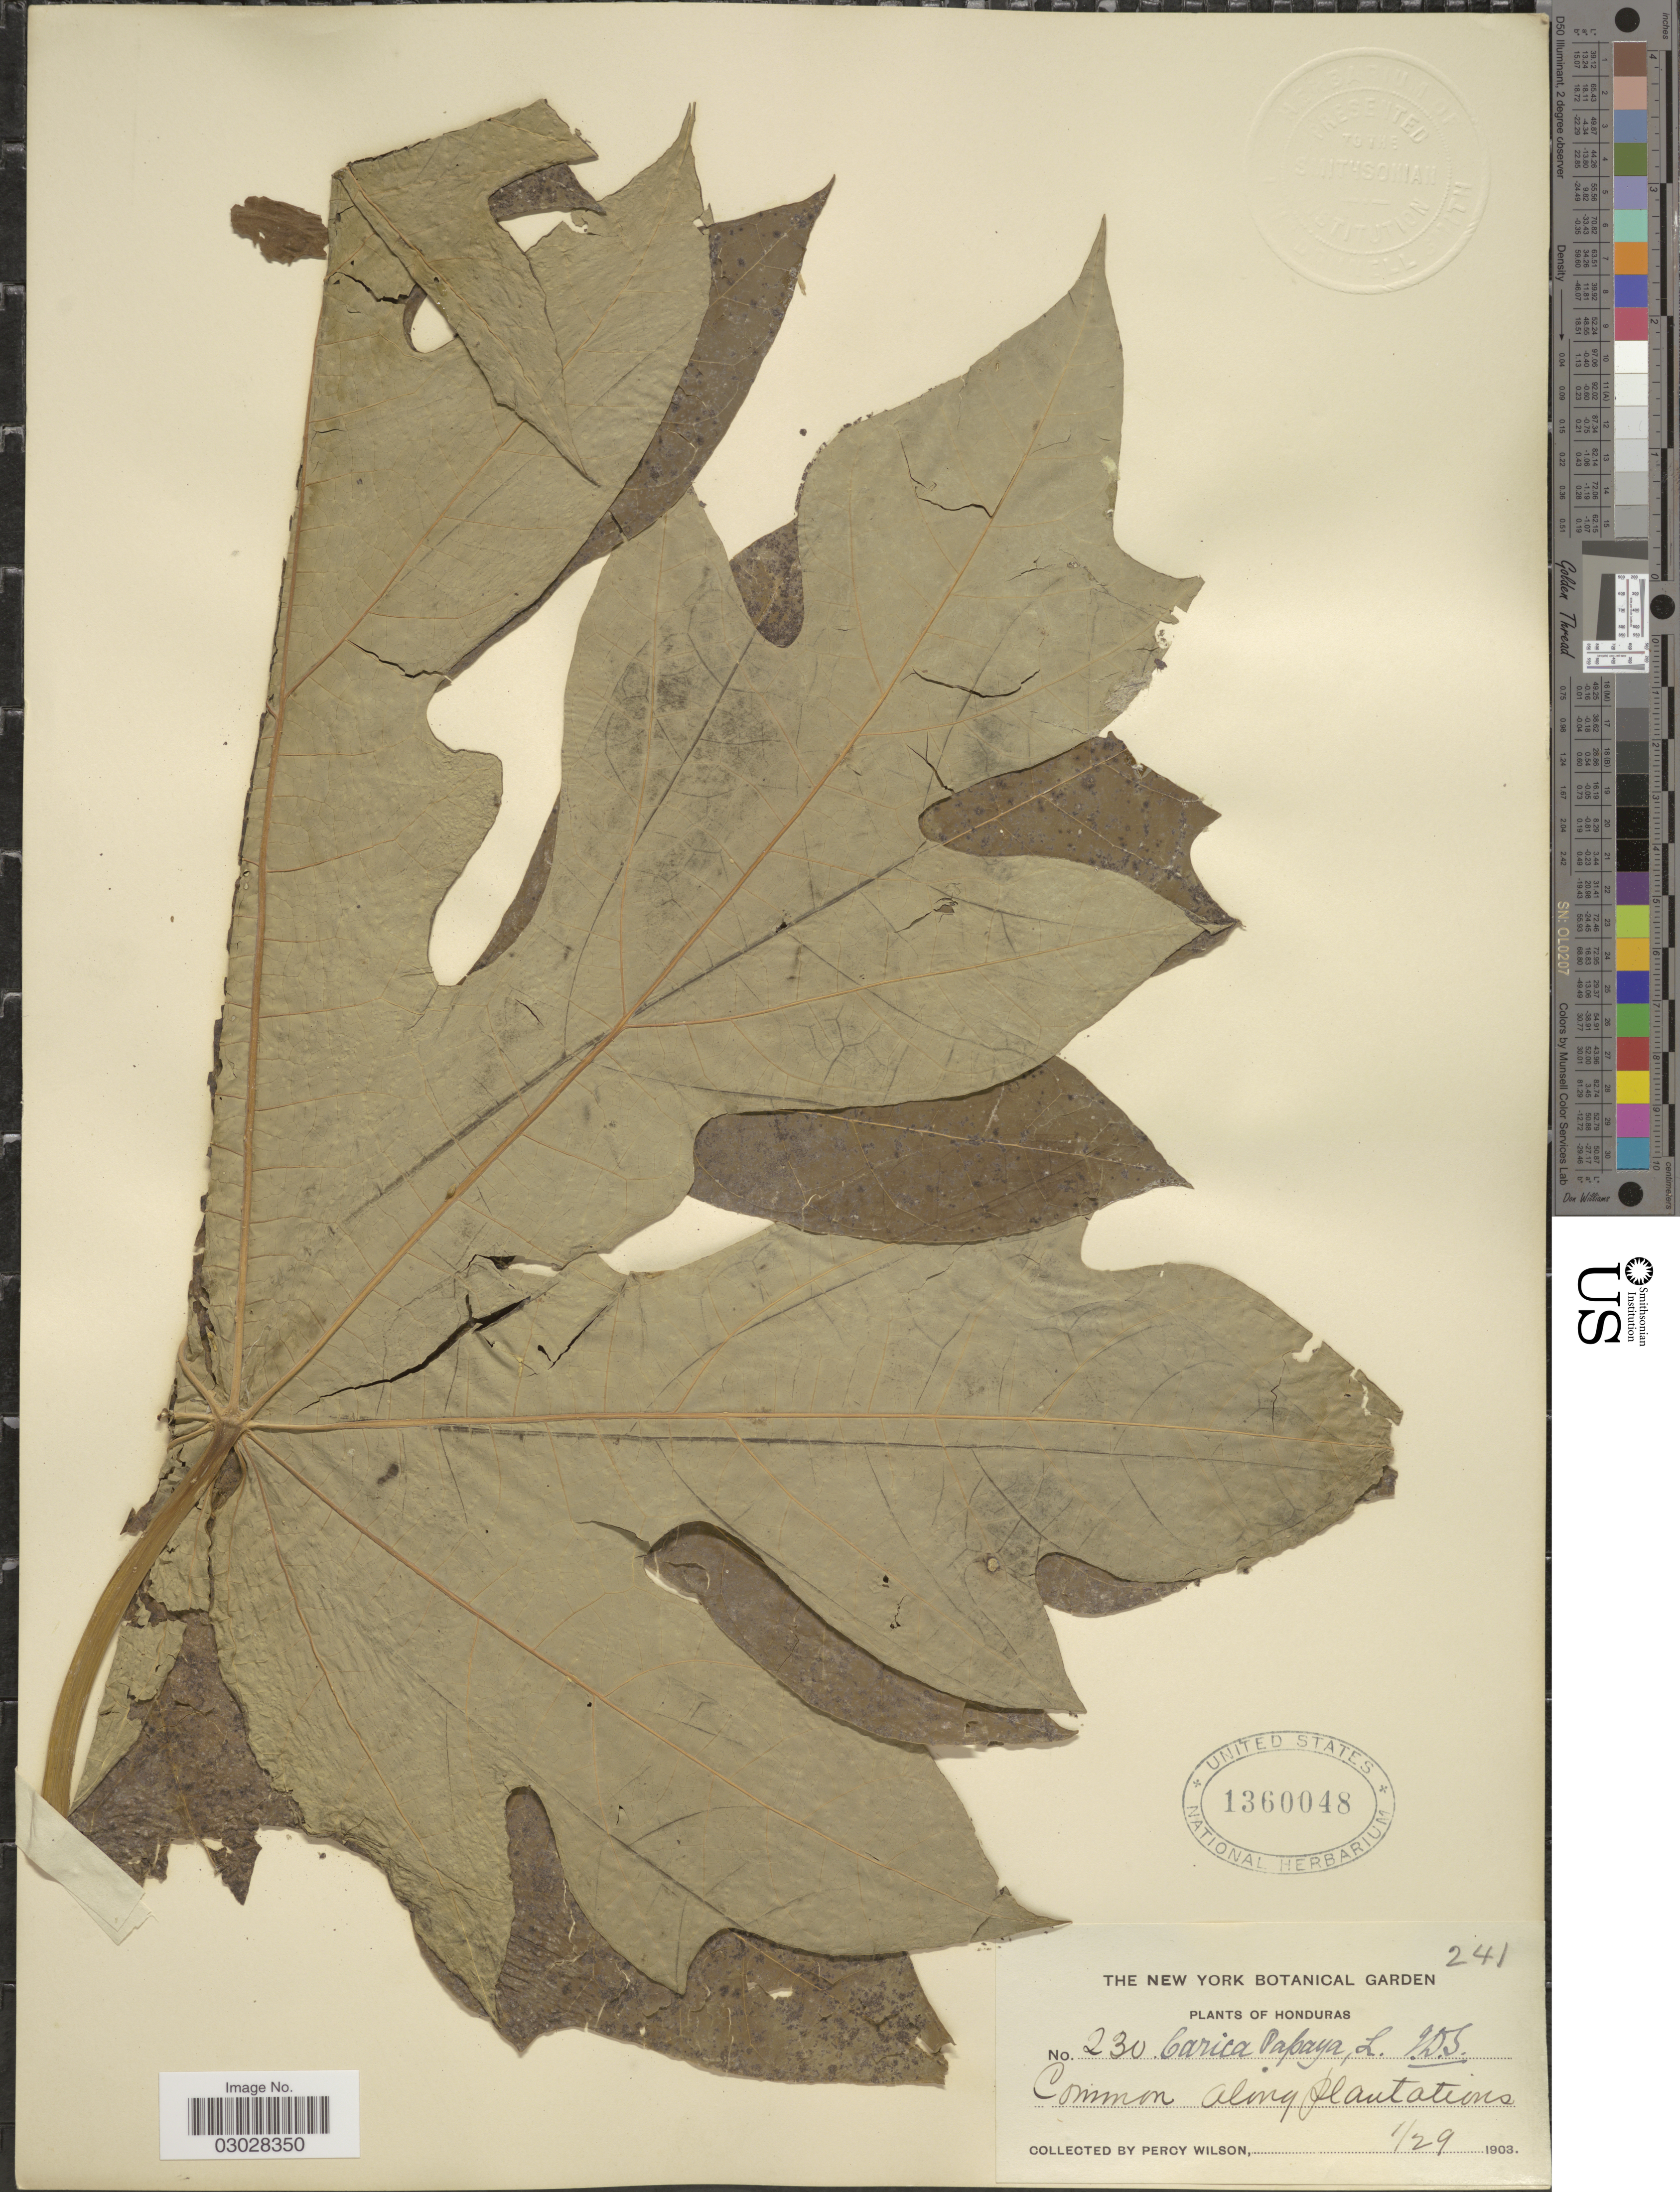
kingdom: Plantae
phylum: Tracheophyta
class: Magnoliopsida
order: Brassicales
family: Caricaceae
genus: Carica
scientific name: Carica papaya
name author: L.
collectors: P. Wilson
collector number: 230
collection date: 1903-01-29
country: Honduras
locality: Common along plantations.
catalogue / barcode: US 1360048